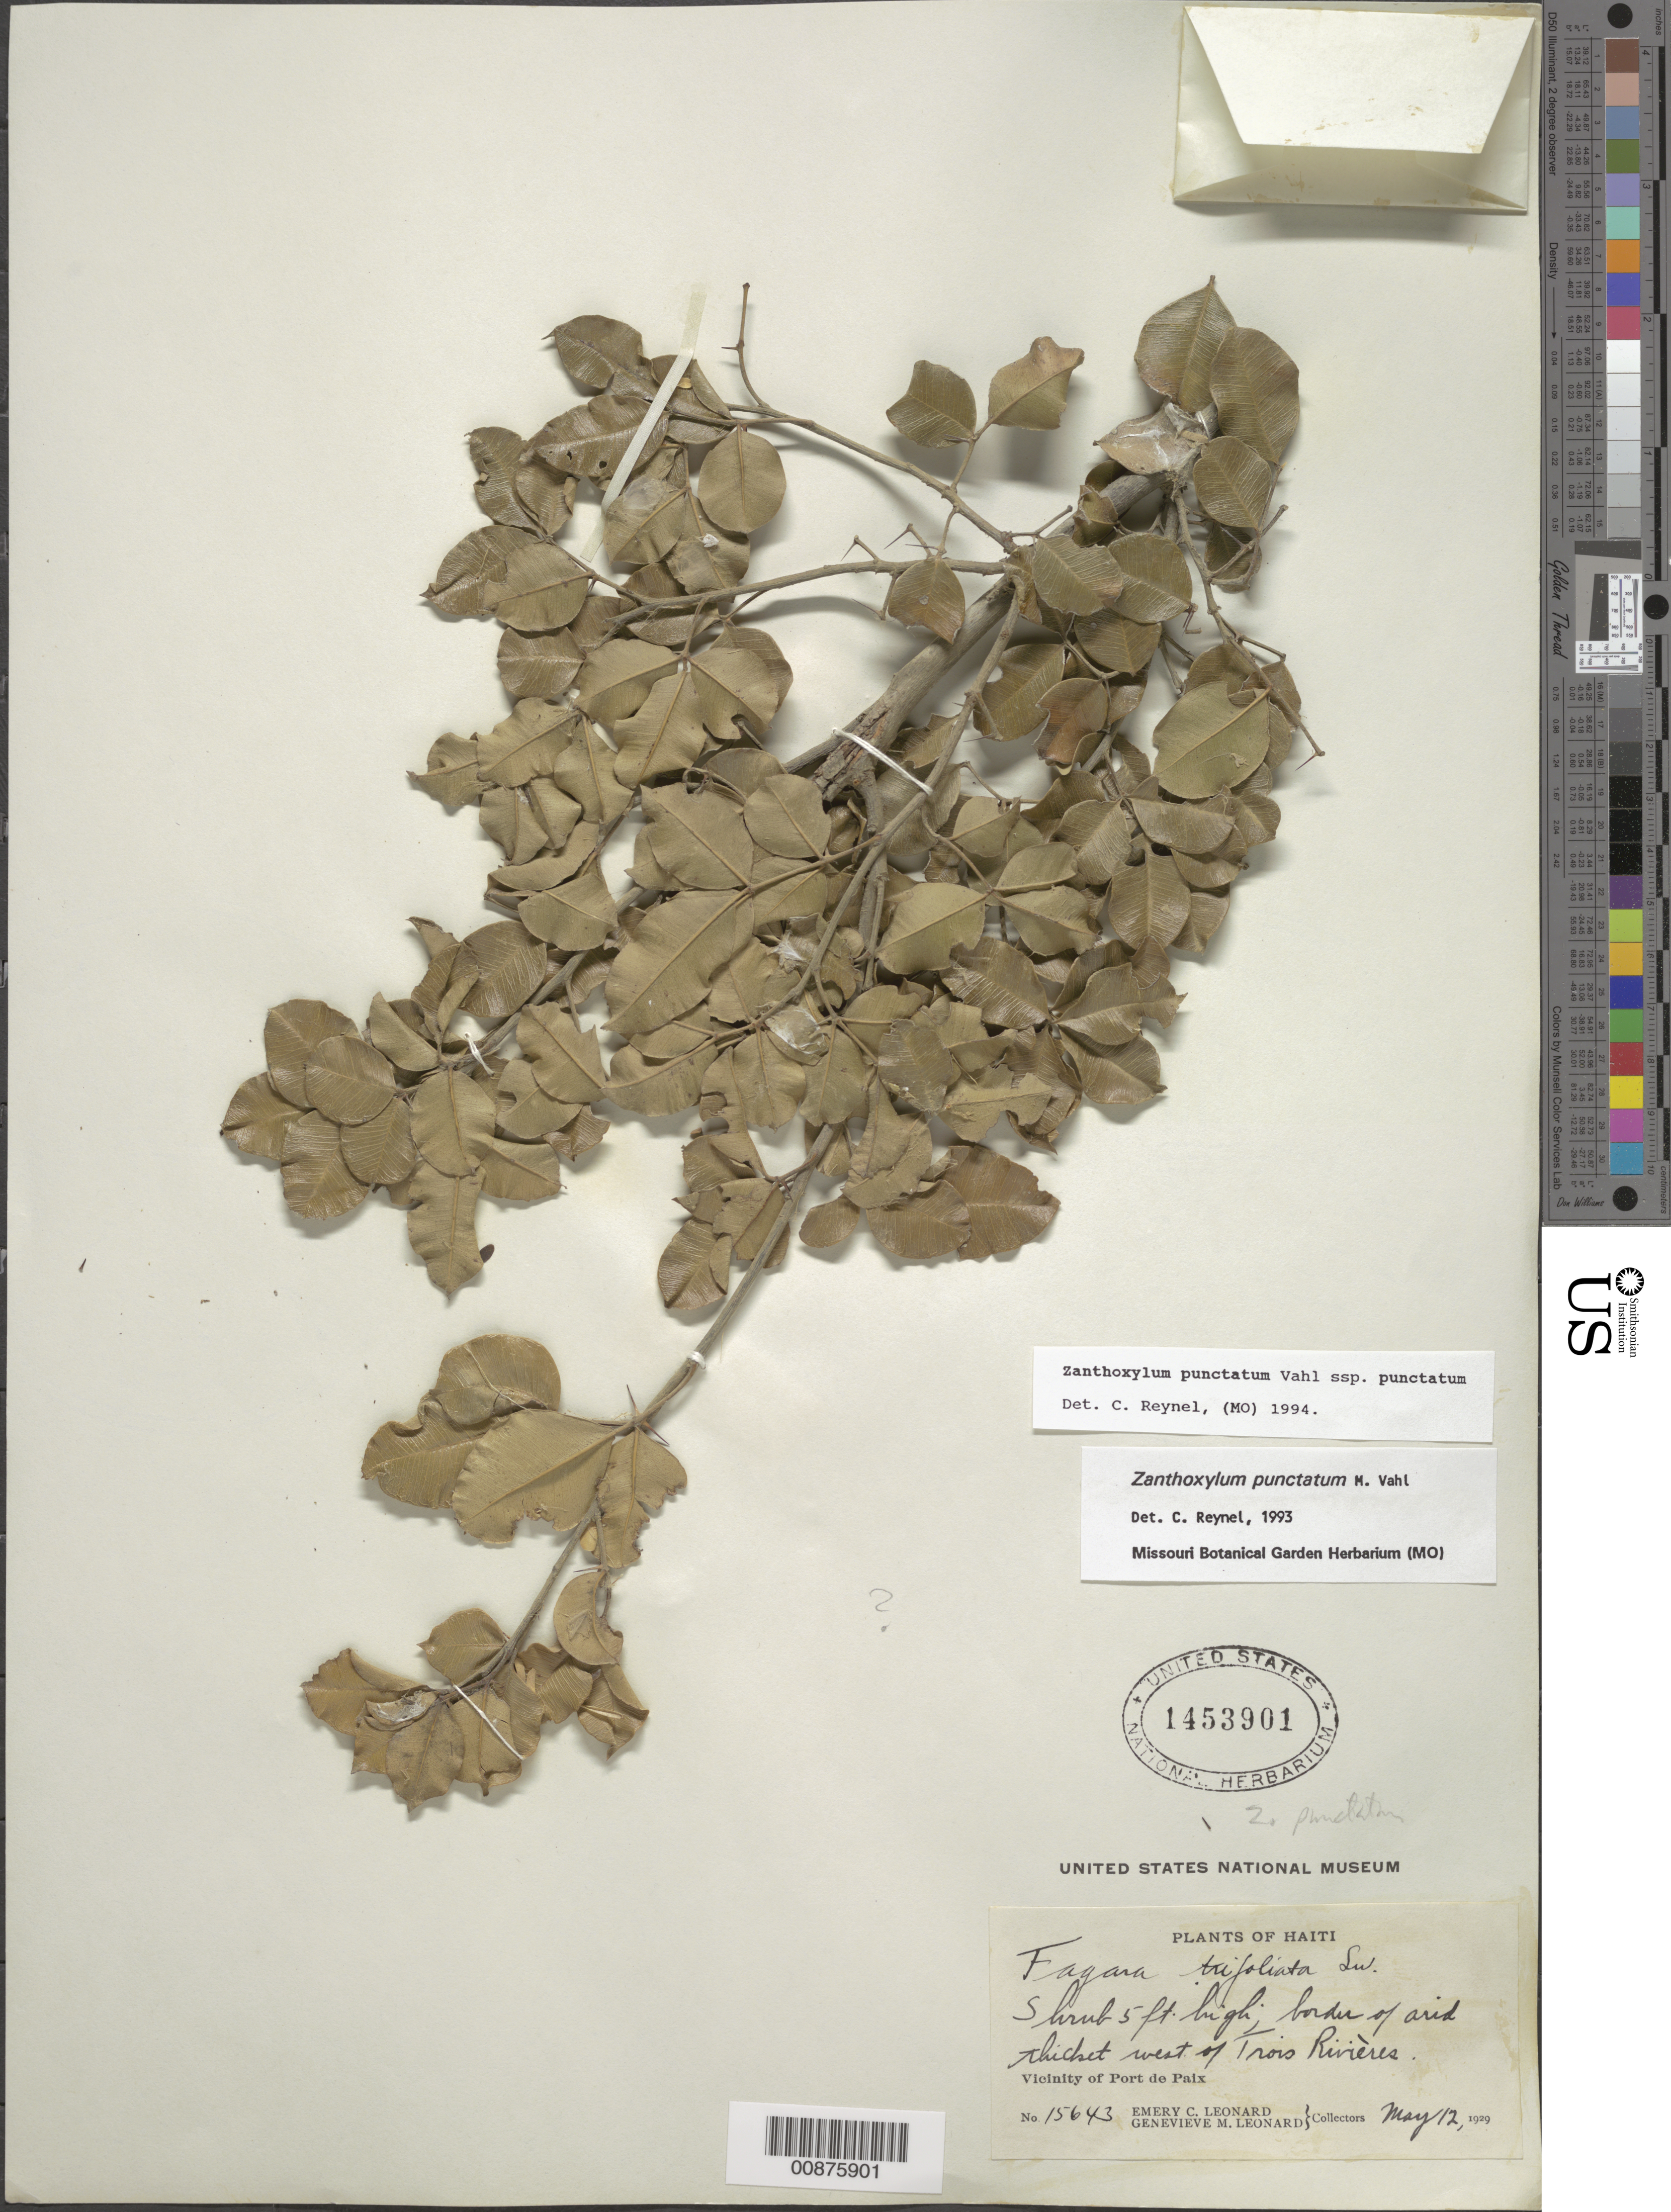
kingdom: Plantae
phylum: Tracheophyta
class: Magnoliopsida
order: Sapindales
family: Rutaceae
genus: Zanthoxylum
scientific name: Zanthoxylum punctatum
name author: Vahl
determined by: Reynel, Carlos A., (MO), Missouri Botanical Garden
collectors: E. C. Leonard & G. M. Leonard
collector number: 15643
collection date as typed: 12 May 1929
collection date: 1929-05-12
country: Haiti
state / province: Nord-Ouest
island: Hispaniola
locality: Vicinity of Port de Paix, W of Trois Rivières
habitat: Border of arid thicket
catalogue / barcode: US 1453901